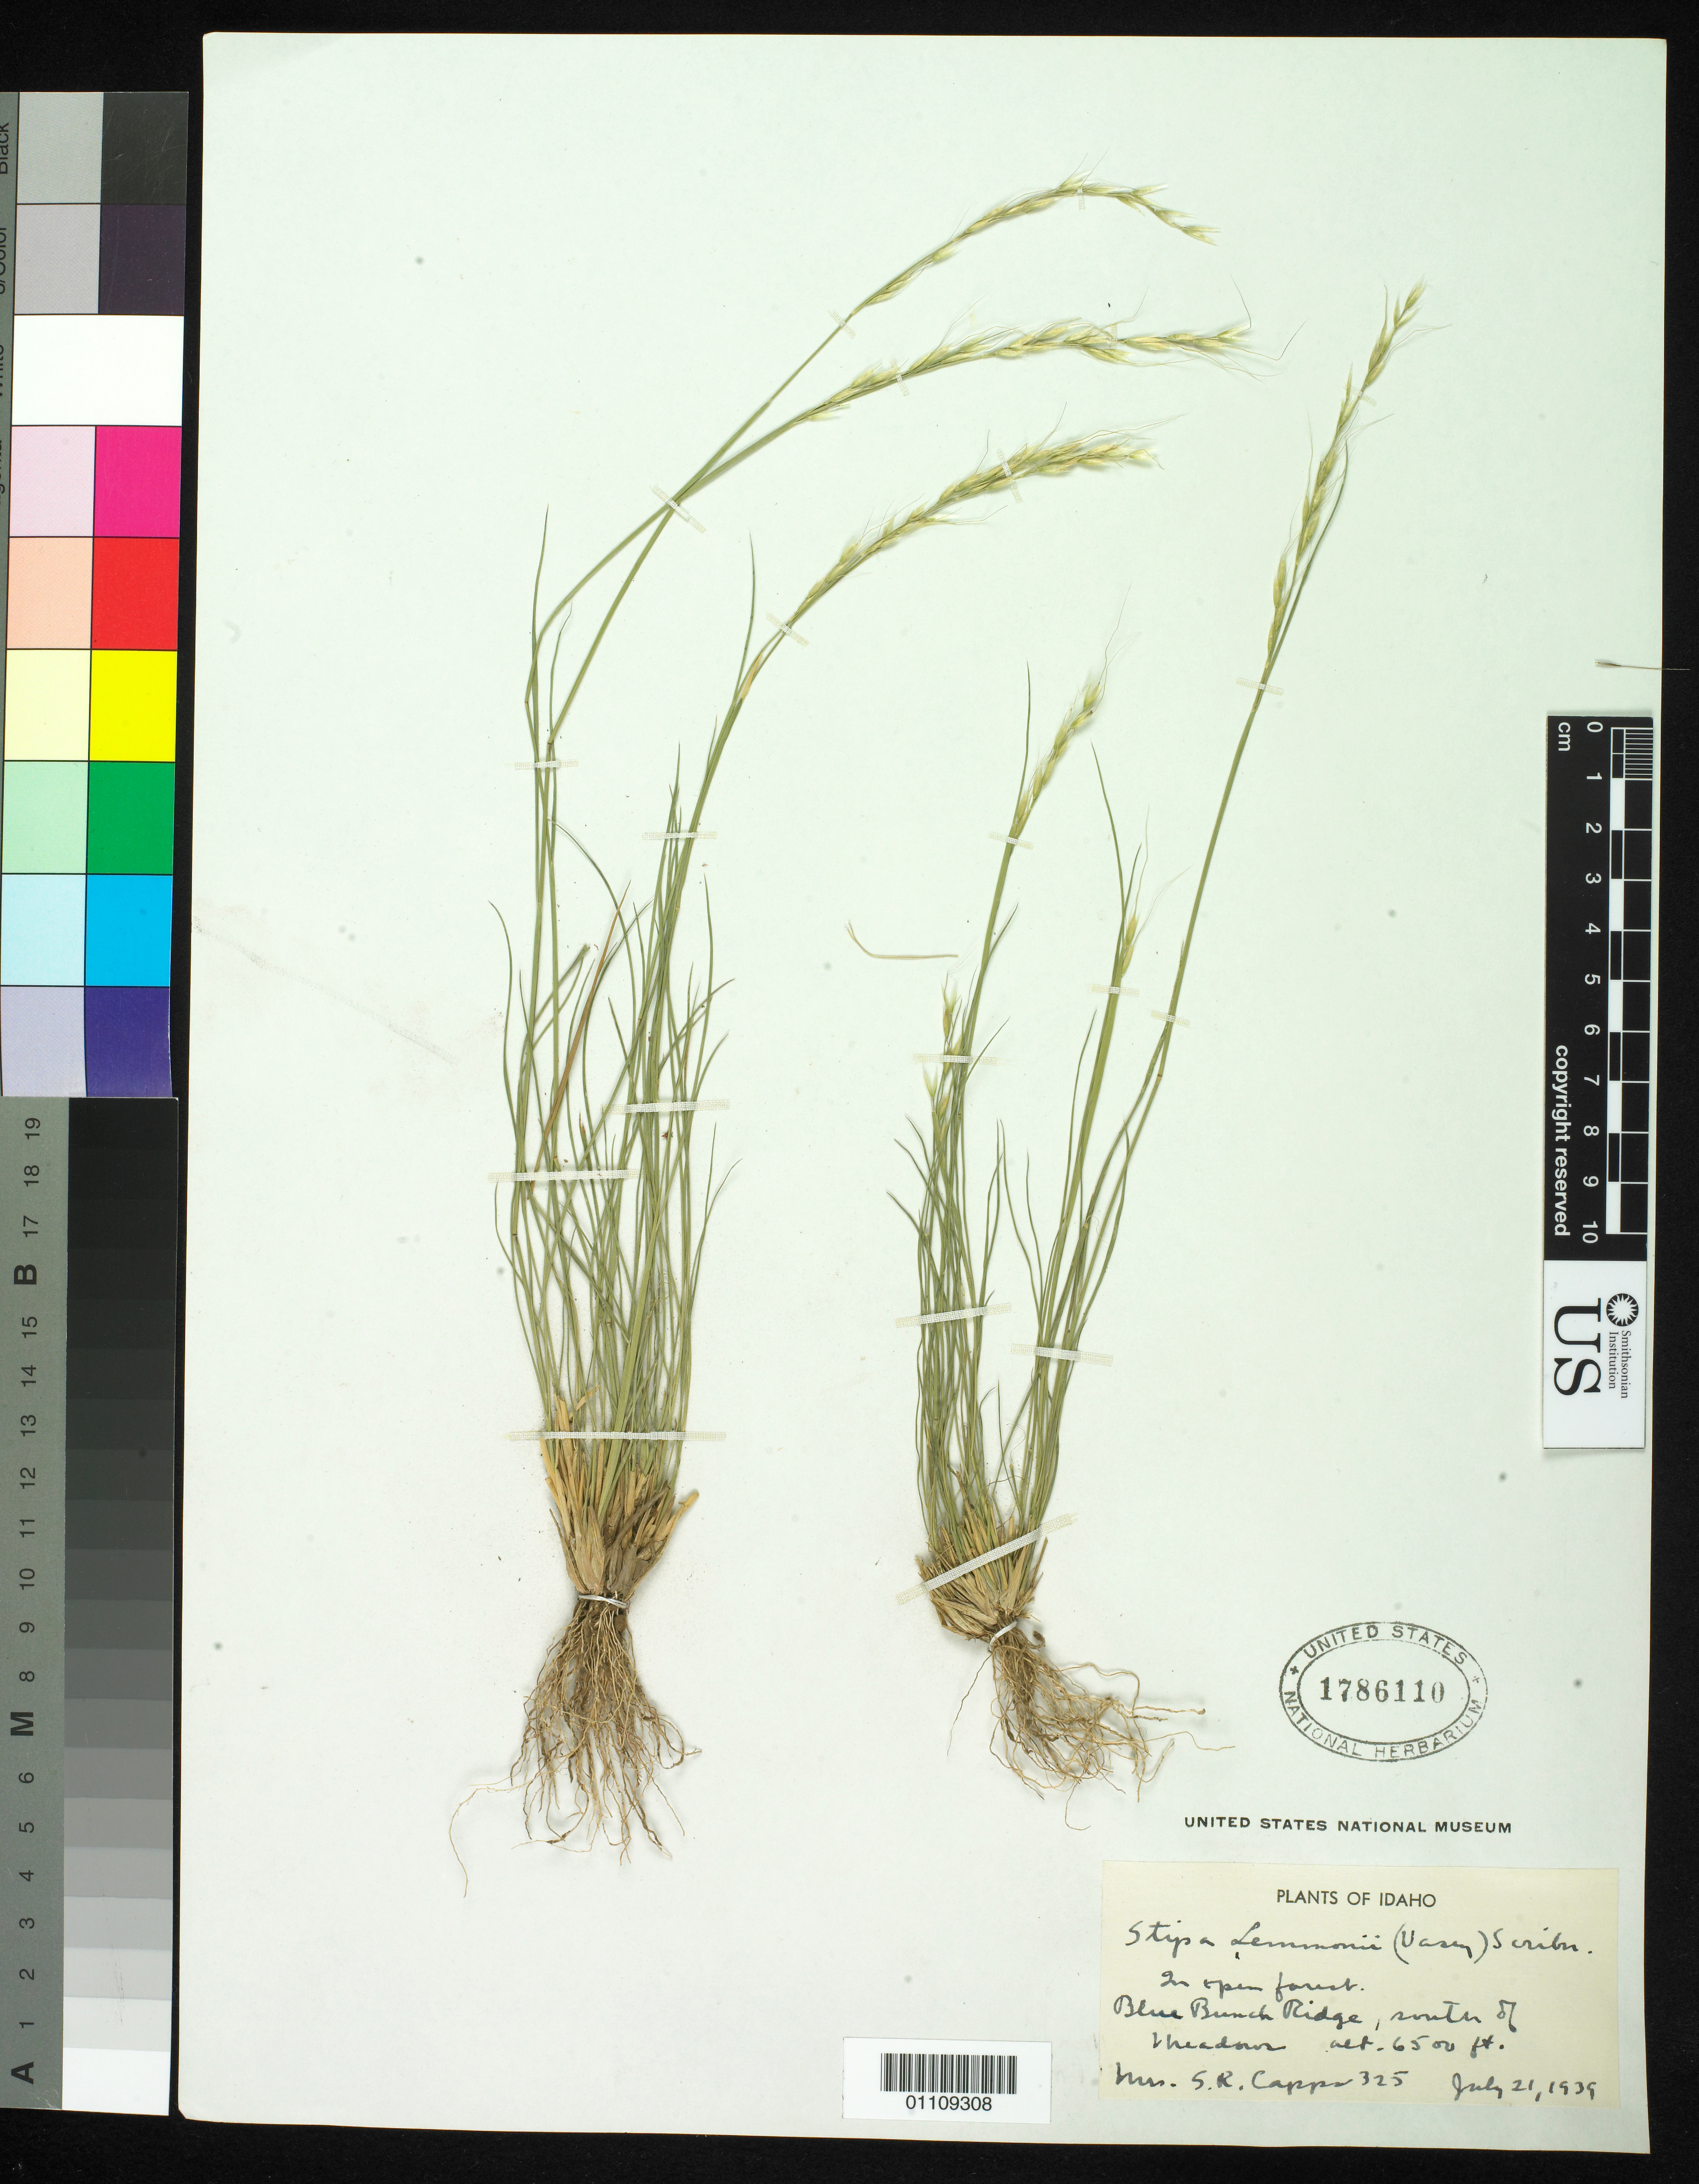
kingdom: Plantae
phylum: Tracheophyta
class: Liliopsida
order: Poales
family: Poaceae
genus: Eriocoma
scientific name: Eriocoma lemmonii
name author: (Vasey) Romasch.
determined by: Poaceae Reorganization Project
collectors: S. Capps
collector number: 325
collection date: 1939-07-21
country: United States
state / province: Idaho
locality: Blue Bunch Ridge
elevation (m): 1981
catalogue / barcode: US 1786110